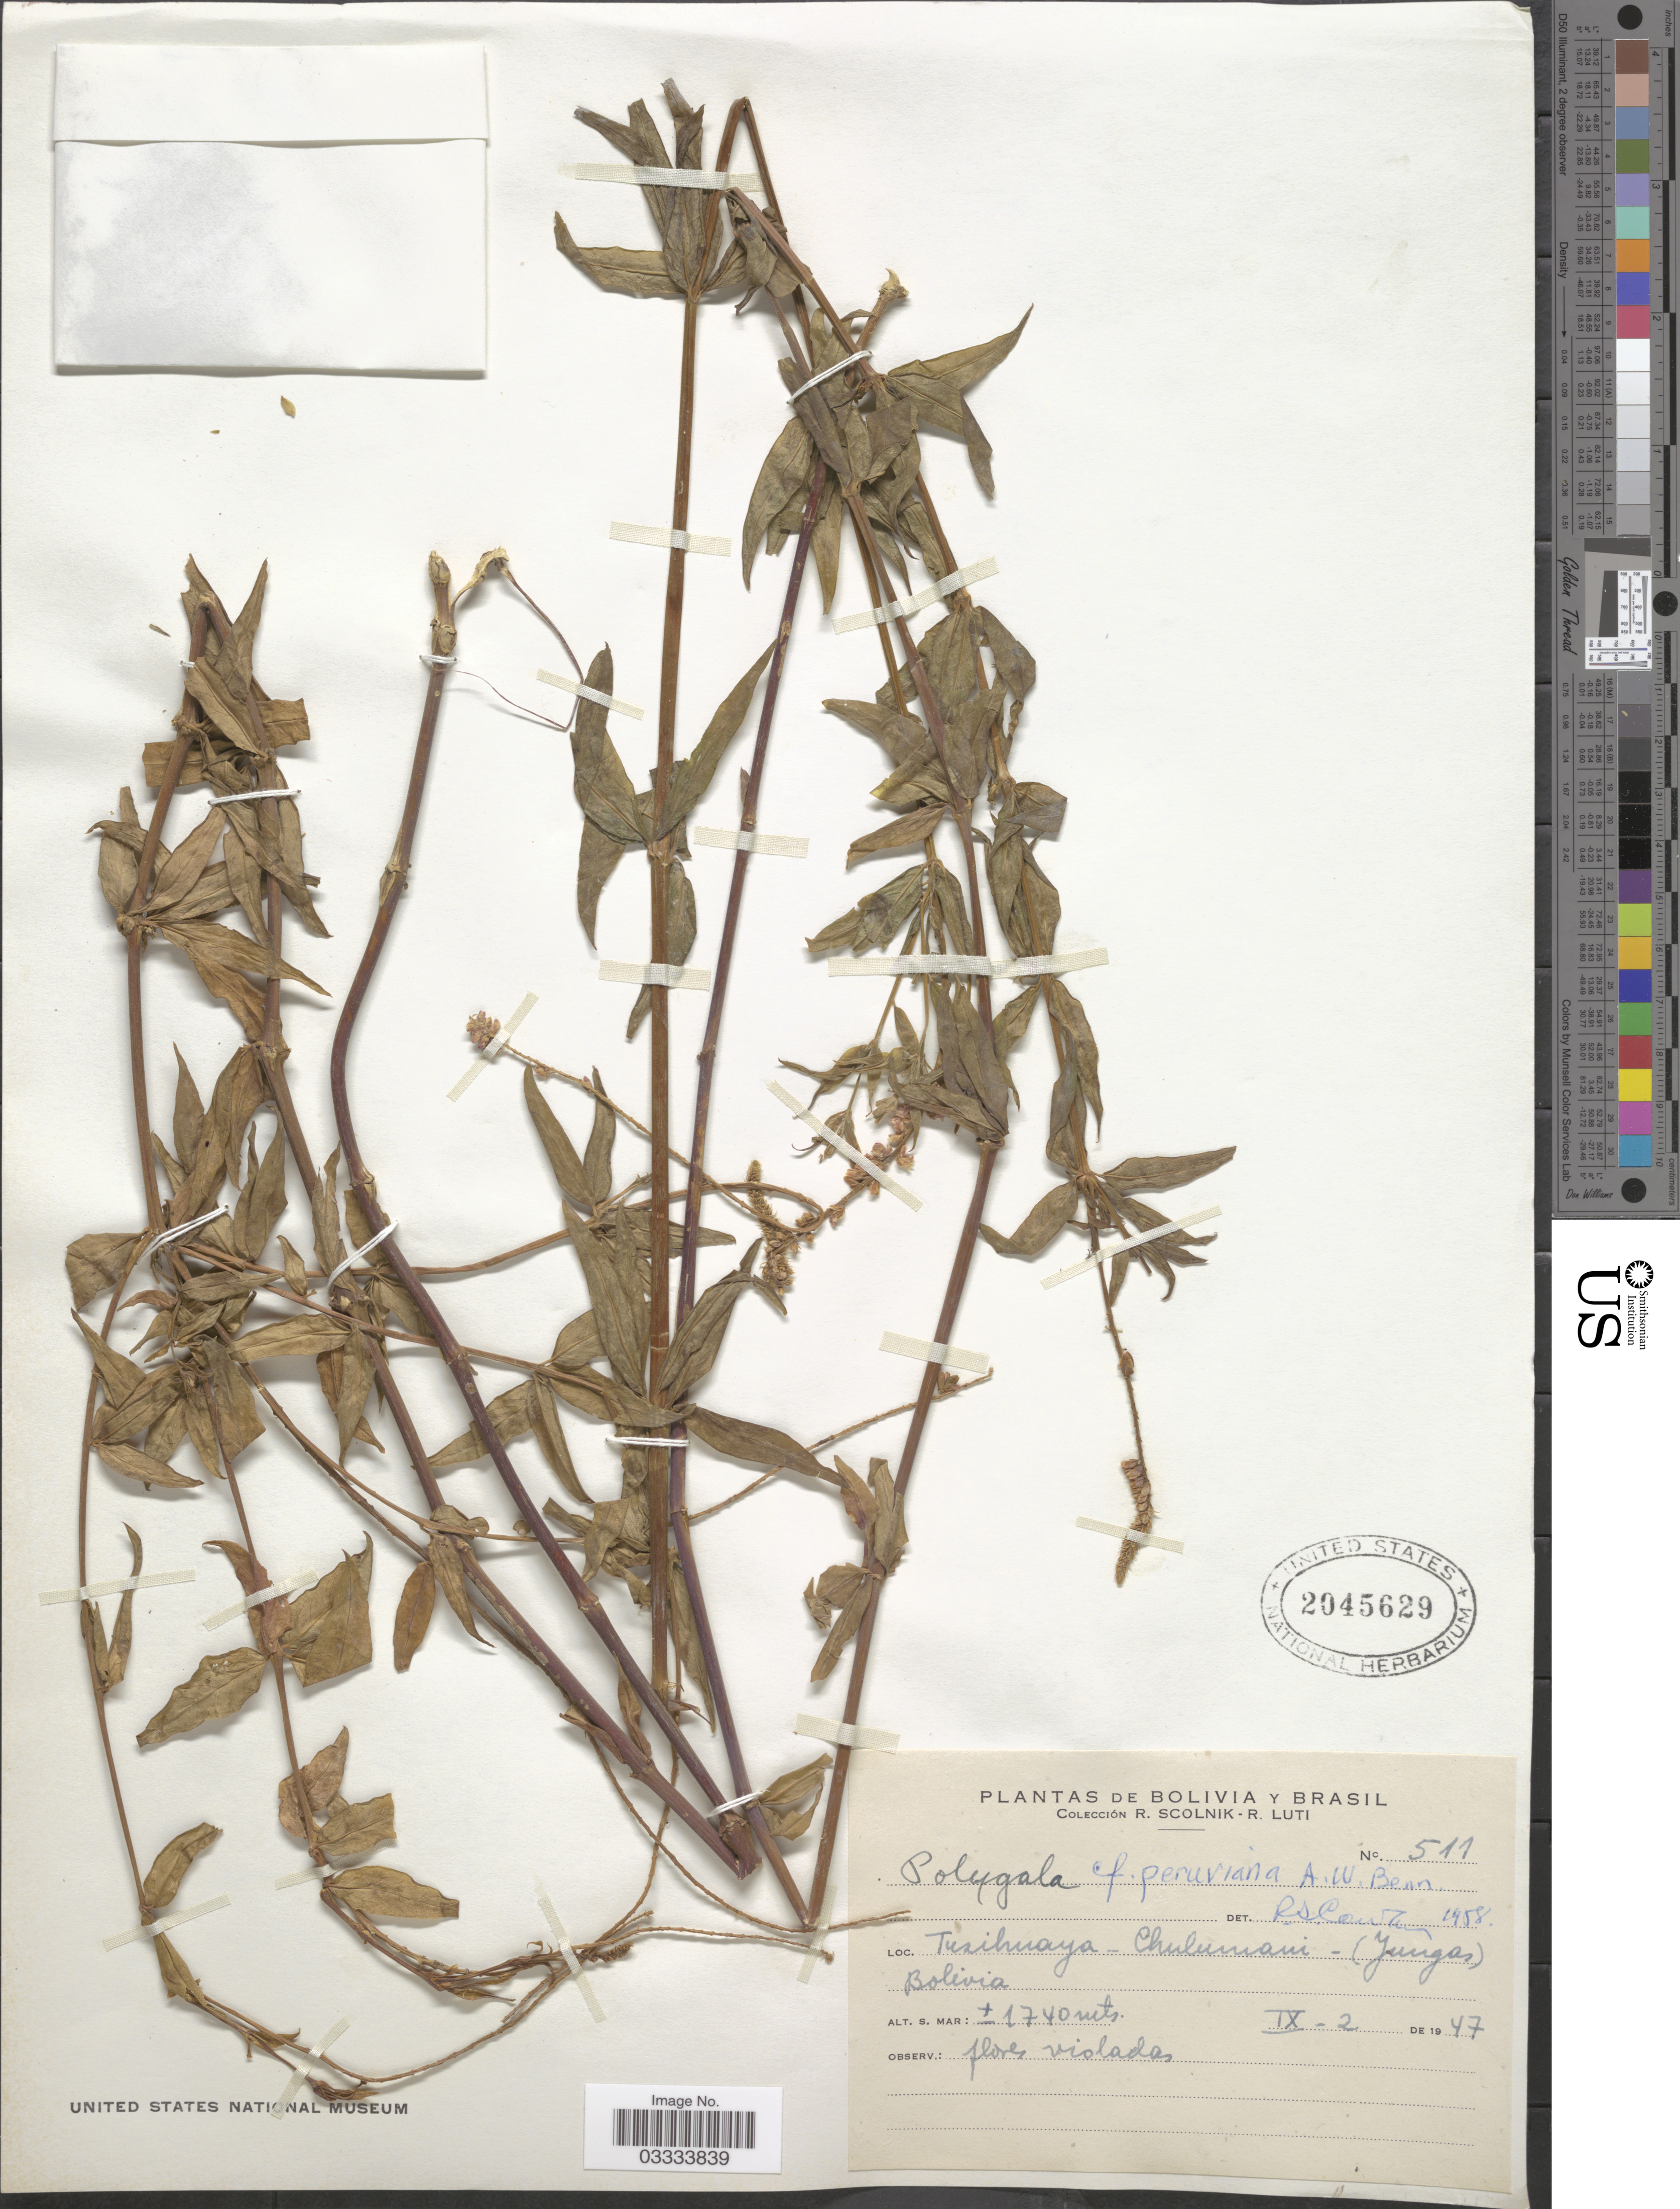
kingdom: Plantae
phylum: Tracheophyta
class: Magnoliopsida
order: Fabales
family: Polygalaceae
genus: Polygala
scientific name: Polygala nemoralis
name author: A.W. Benn.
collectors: R. Scolnik & R. Luti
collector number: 511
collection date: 1947-09-02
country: Bolivia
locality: Tusihuaya - Chulumani - (Jungas).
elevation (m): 1740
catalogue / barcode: US 2045629